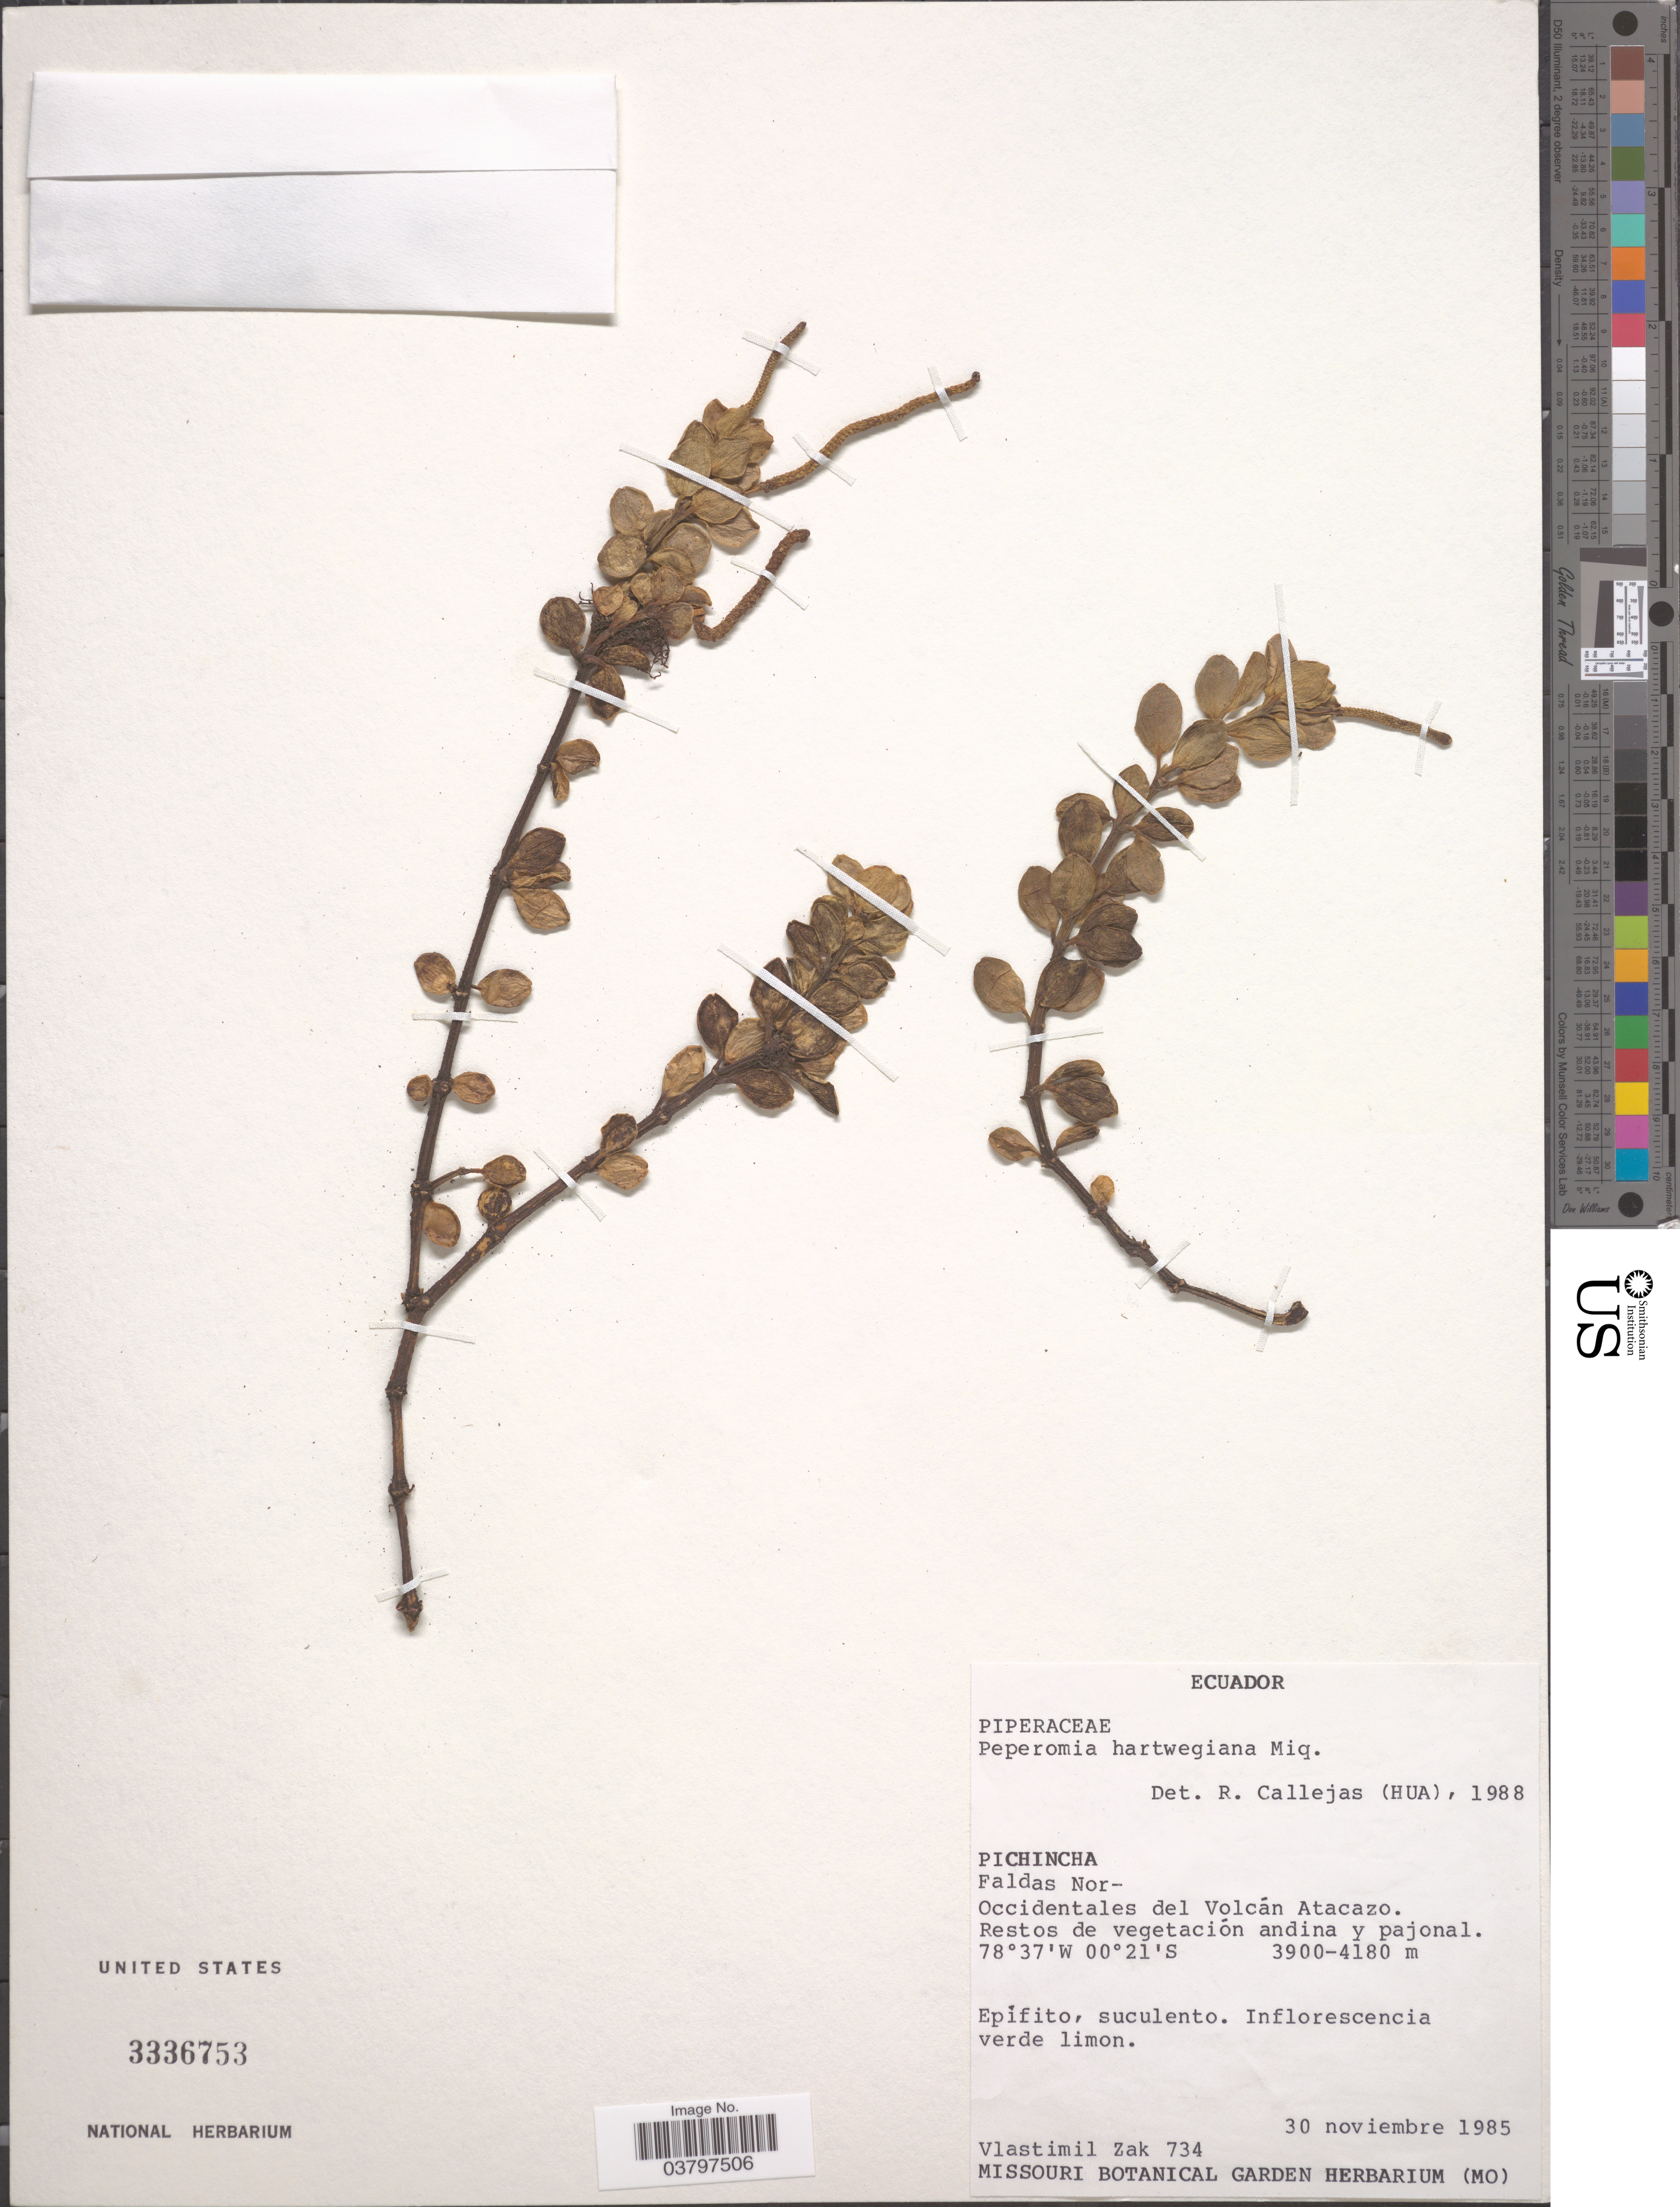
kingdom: Plantae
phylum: Tracheophyta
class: Magnoliopsida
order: Piperales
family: Piperaceae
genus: Peperomia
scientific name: Peperomia hartwegiana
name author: Miq.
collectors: V. Zak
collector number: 734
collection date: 1985-11-30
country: Ecuador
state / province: Pichincha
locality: Faldas Nor-Occidentales del Volcán Atacazo. Restos de vegetación andina y pajonal.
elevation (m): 3900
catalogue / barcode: US 3336753